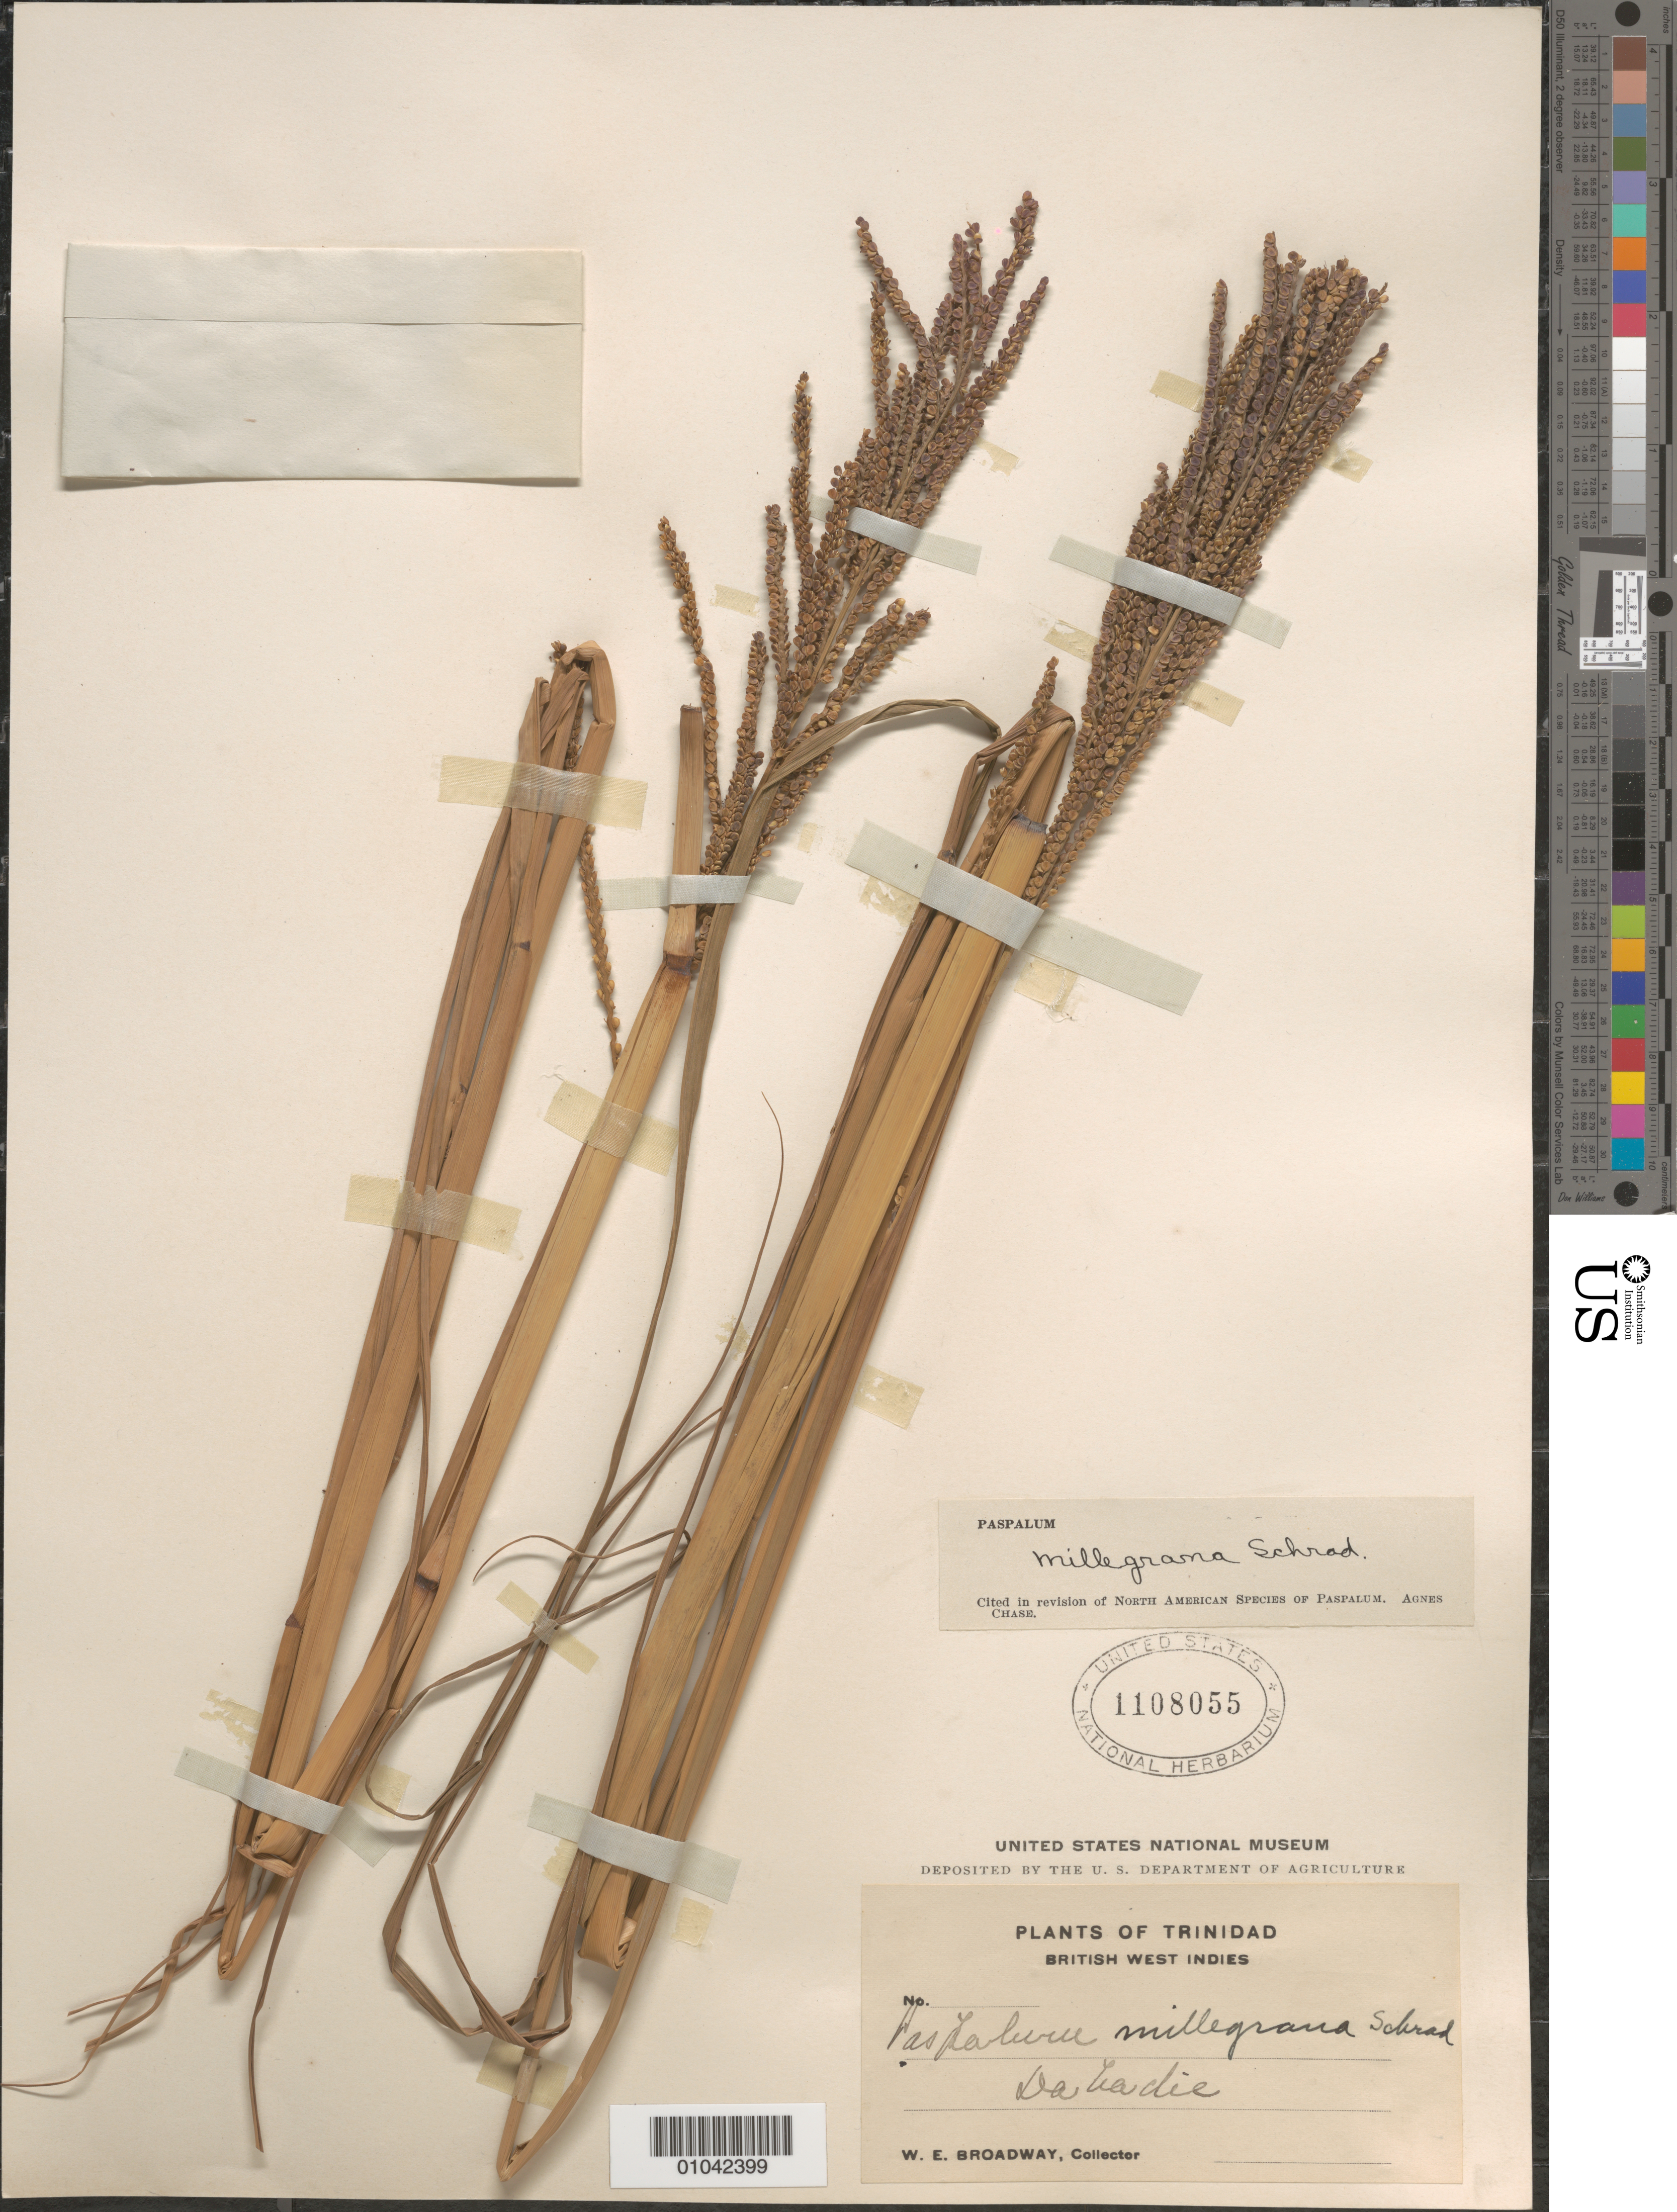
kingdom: Plantae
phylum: Tracheophyta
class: Liliopsida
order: Poales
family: Poaceae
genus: Paspalum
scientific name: Paspalum millegrana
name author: Schrad.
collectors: W. E. Broadway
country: Trinidad and Tobago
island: Trinidad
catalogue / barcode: US 1108055